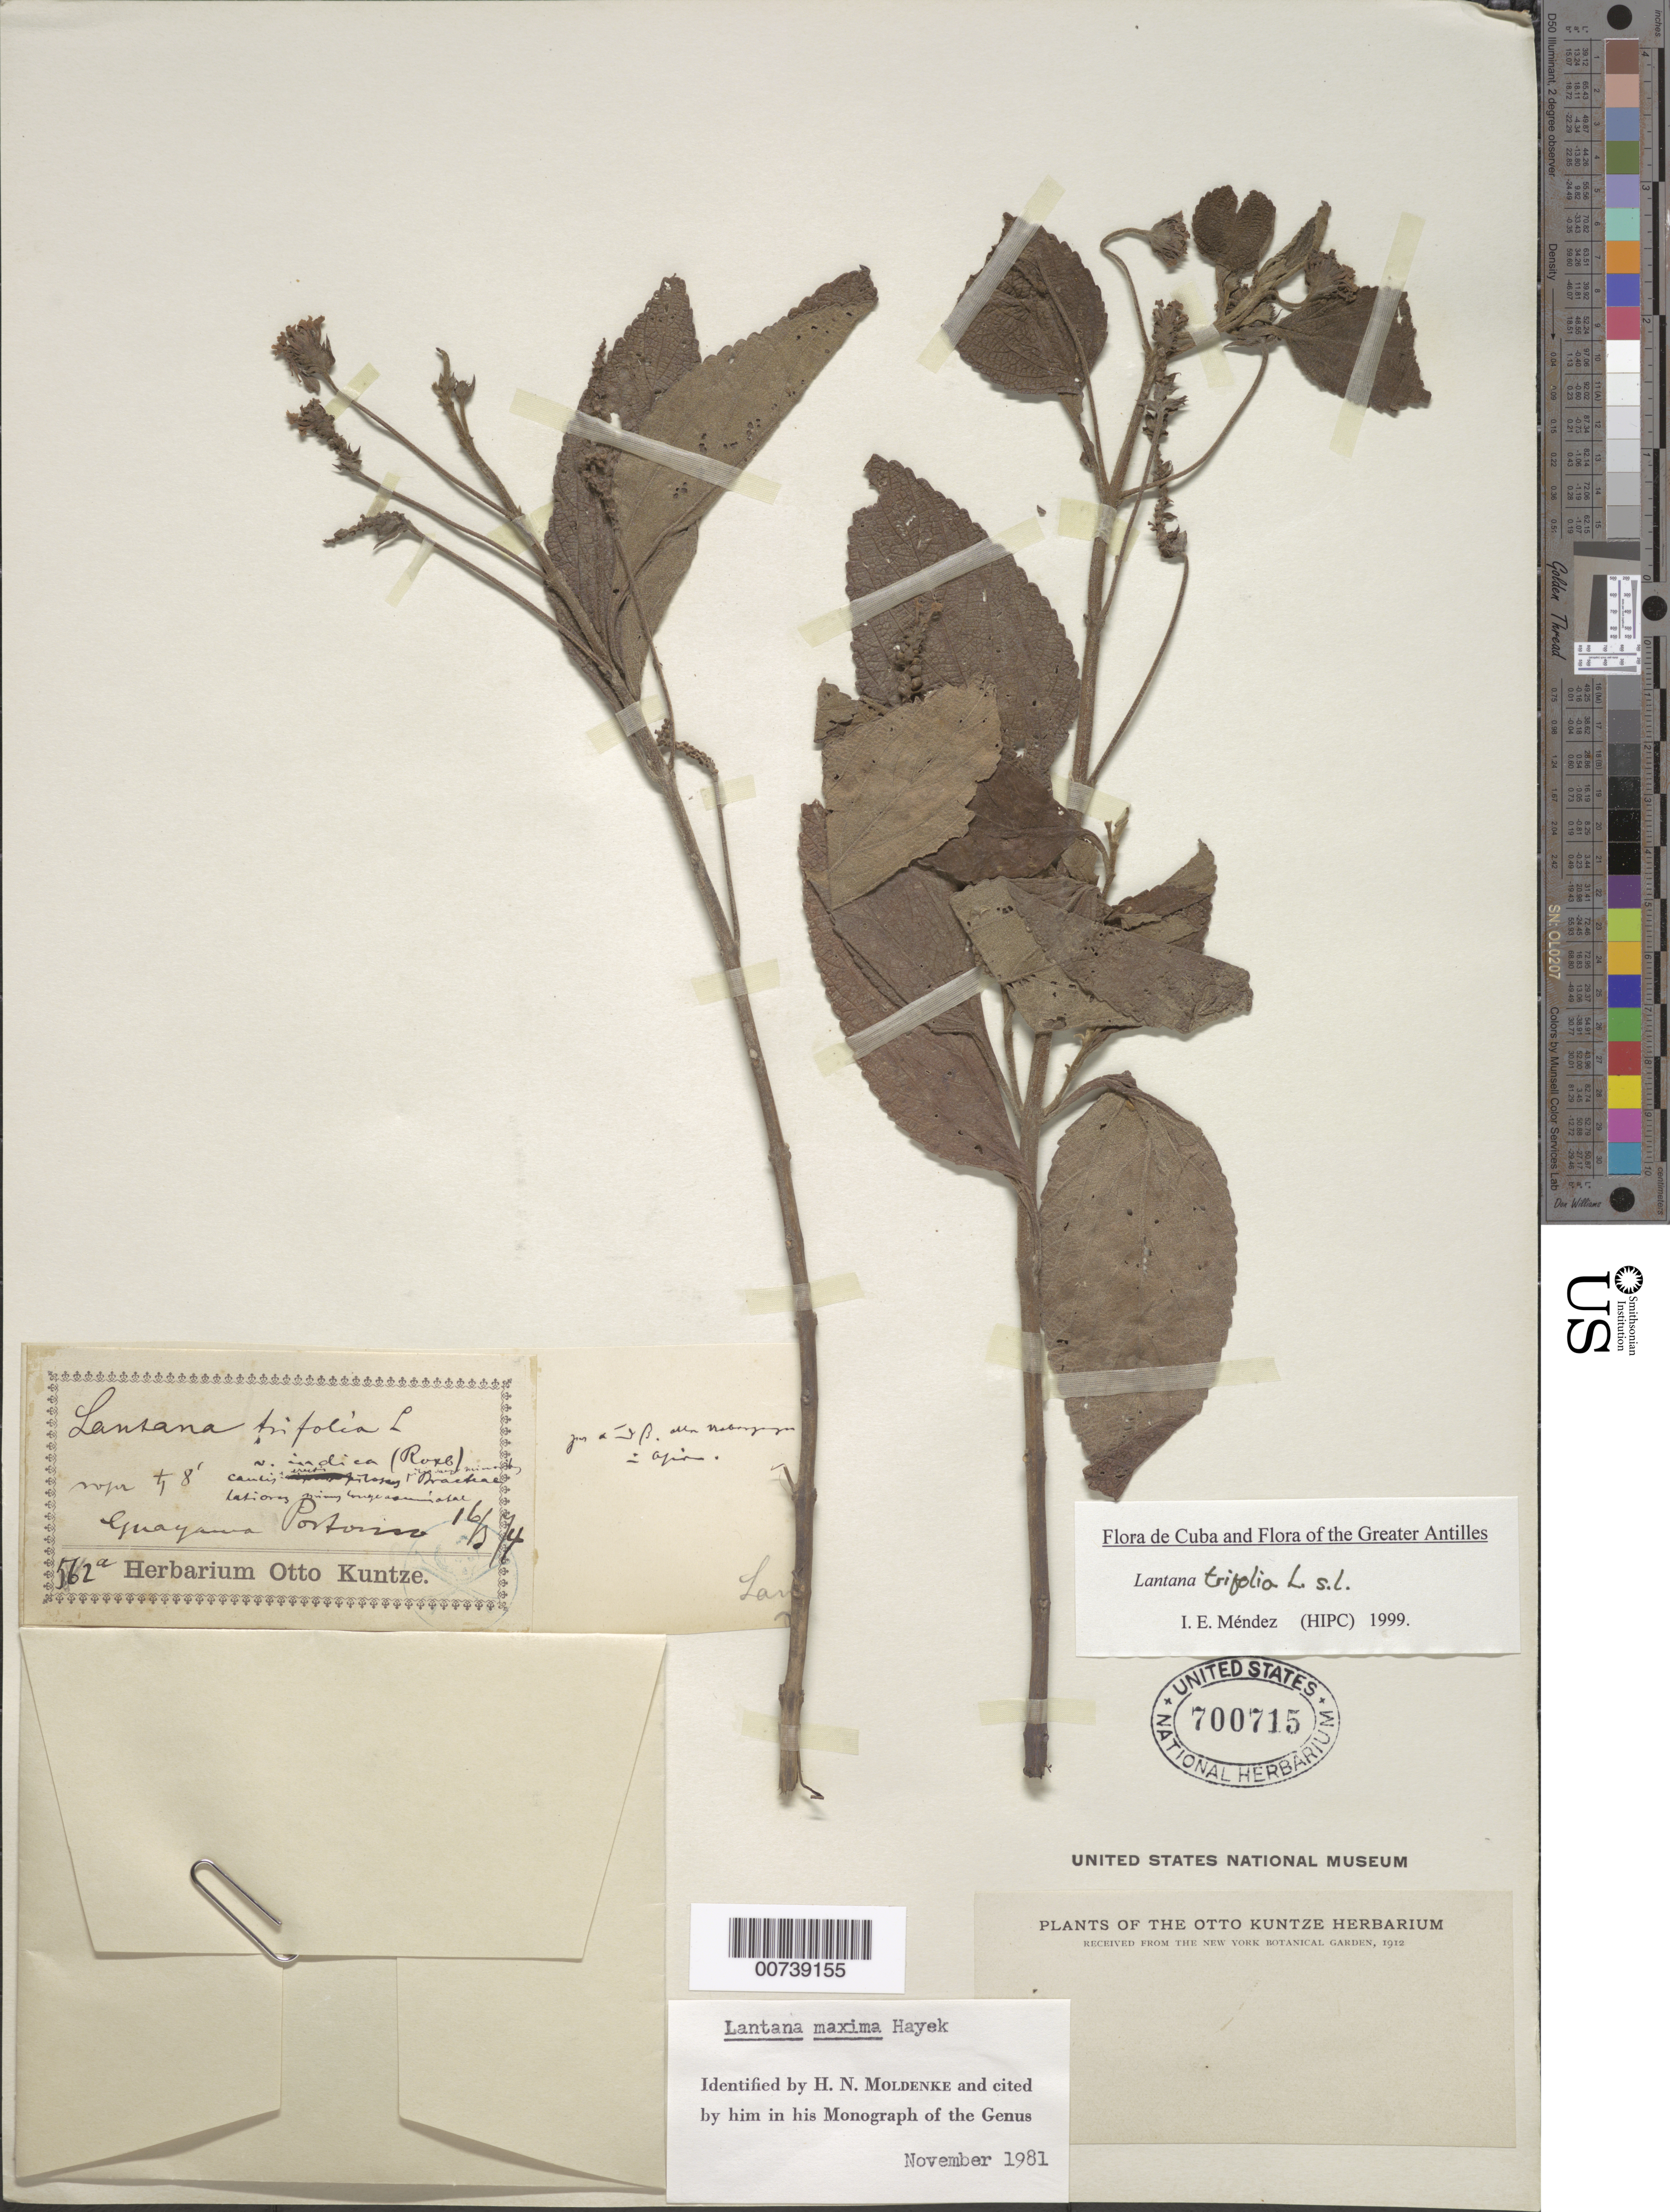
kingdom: Plantae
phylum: Tracheophyta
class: Magnoliopsida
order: Lamiales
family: Verbenaceae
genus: Lantana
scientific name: Lantana trifolia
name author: L.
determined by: Méndez, Isidro E., (HIPC)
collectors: C.E.O. Kuntze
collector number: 562a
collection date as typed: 16 --- 1874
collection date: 1874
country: Puerto Rico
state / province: Guayama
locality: Guayama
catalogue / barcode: US 700715